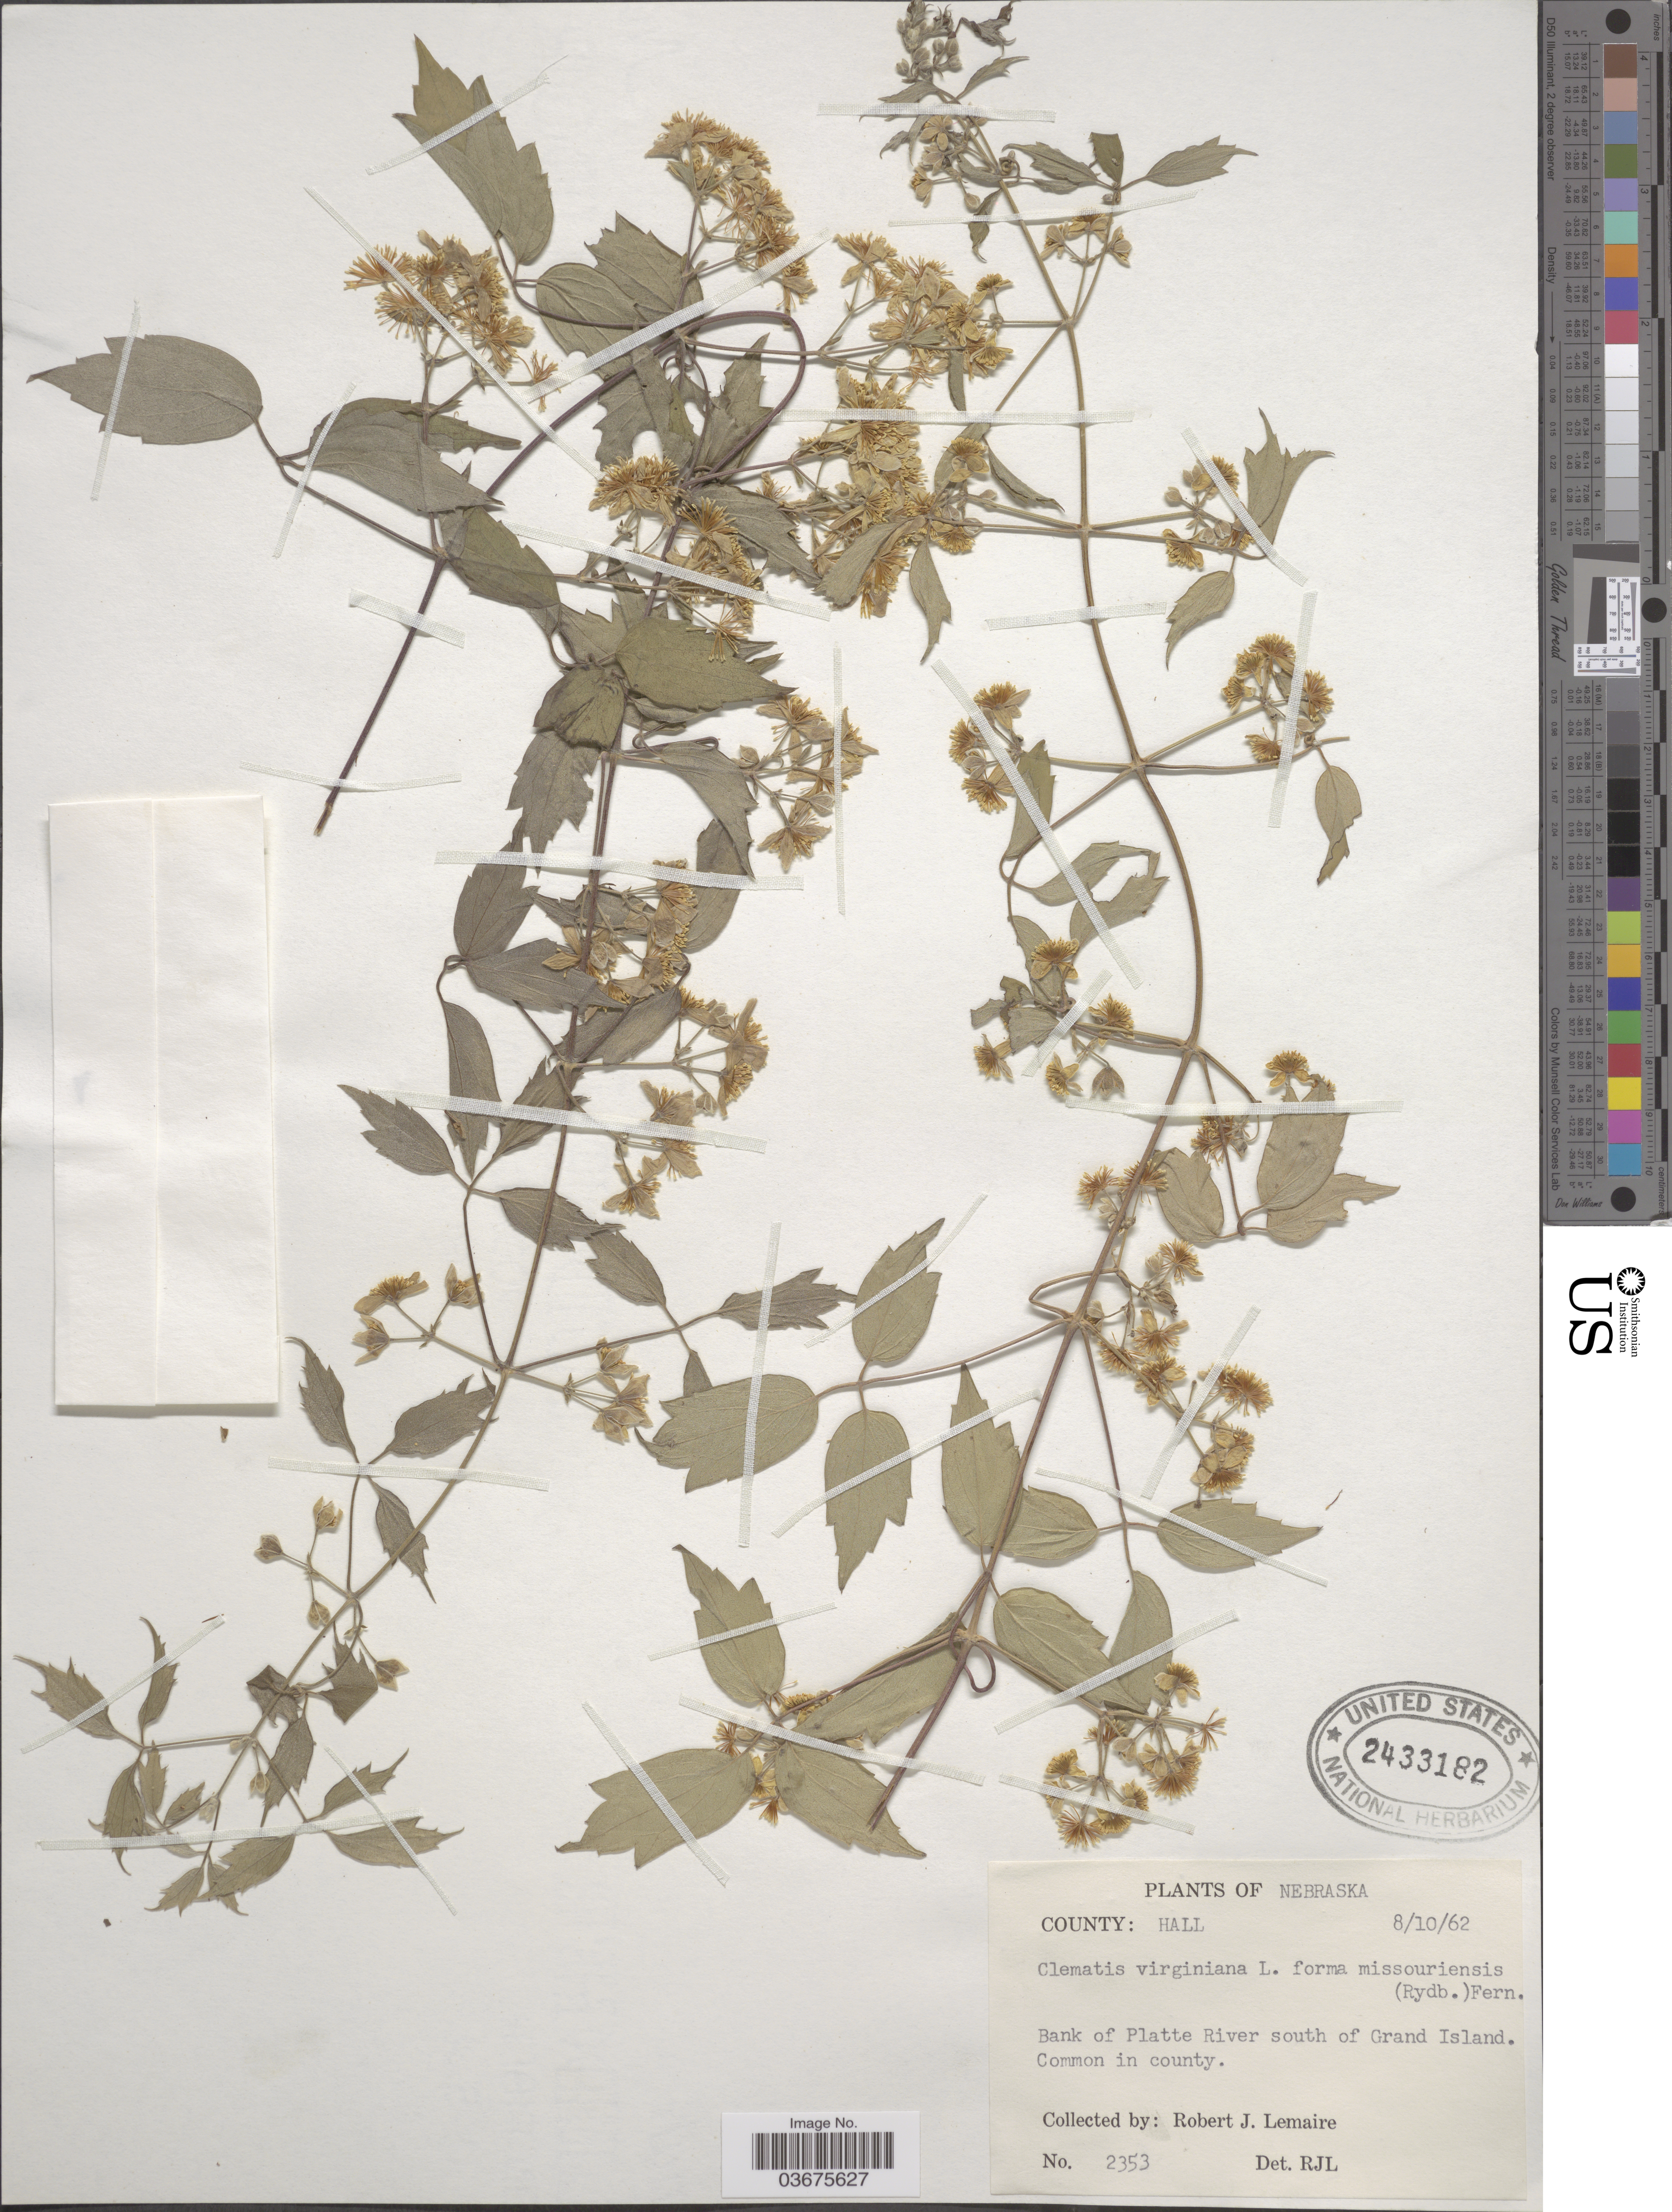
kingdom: Plantae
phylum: Tracheophyta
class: Magnoliopsida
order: Ranunculales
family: Ranunculaceae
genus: Clematis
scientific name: Clematis virginiana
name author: L.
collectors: R. J. Lemaire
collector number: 2353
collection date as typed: Transcribed d/m/y: 10/8/62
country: United States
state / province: Nebraska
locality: County: Hall. Bank of Platte River south of Grand Island. Common in county.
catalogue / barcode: US 2433182